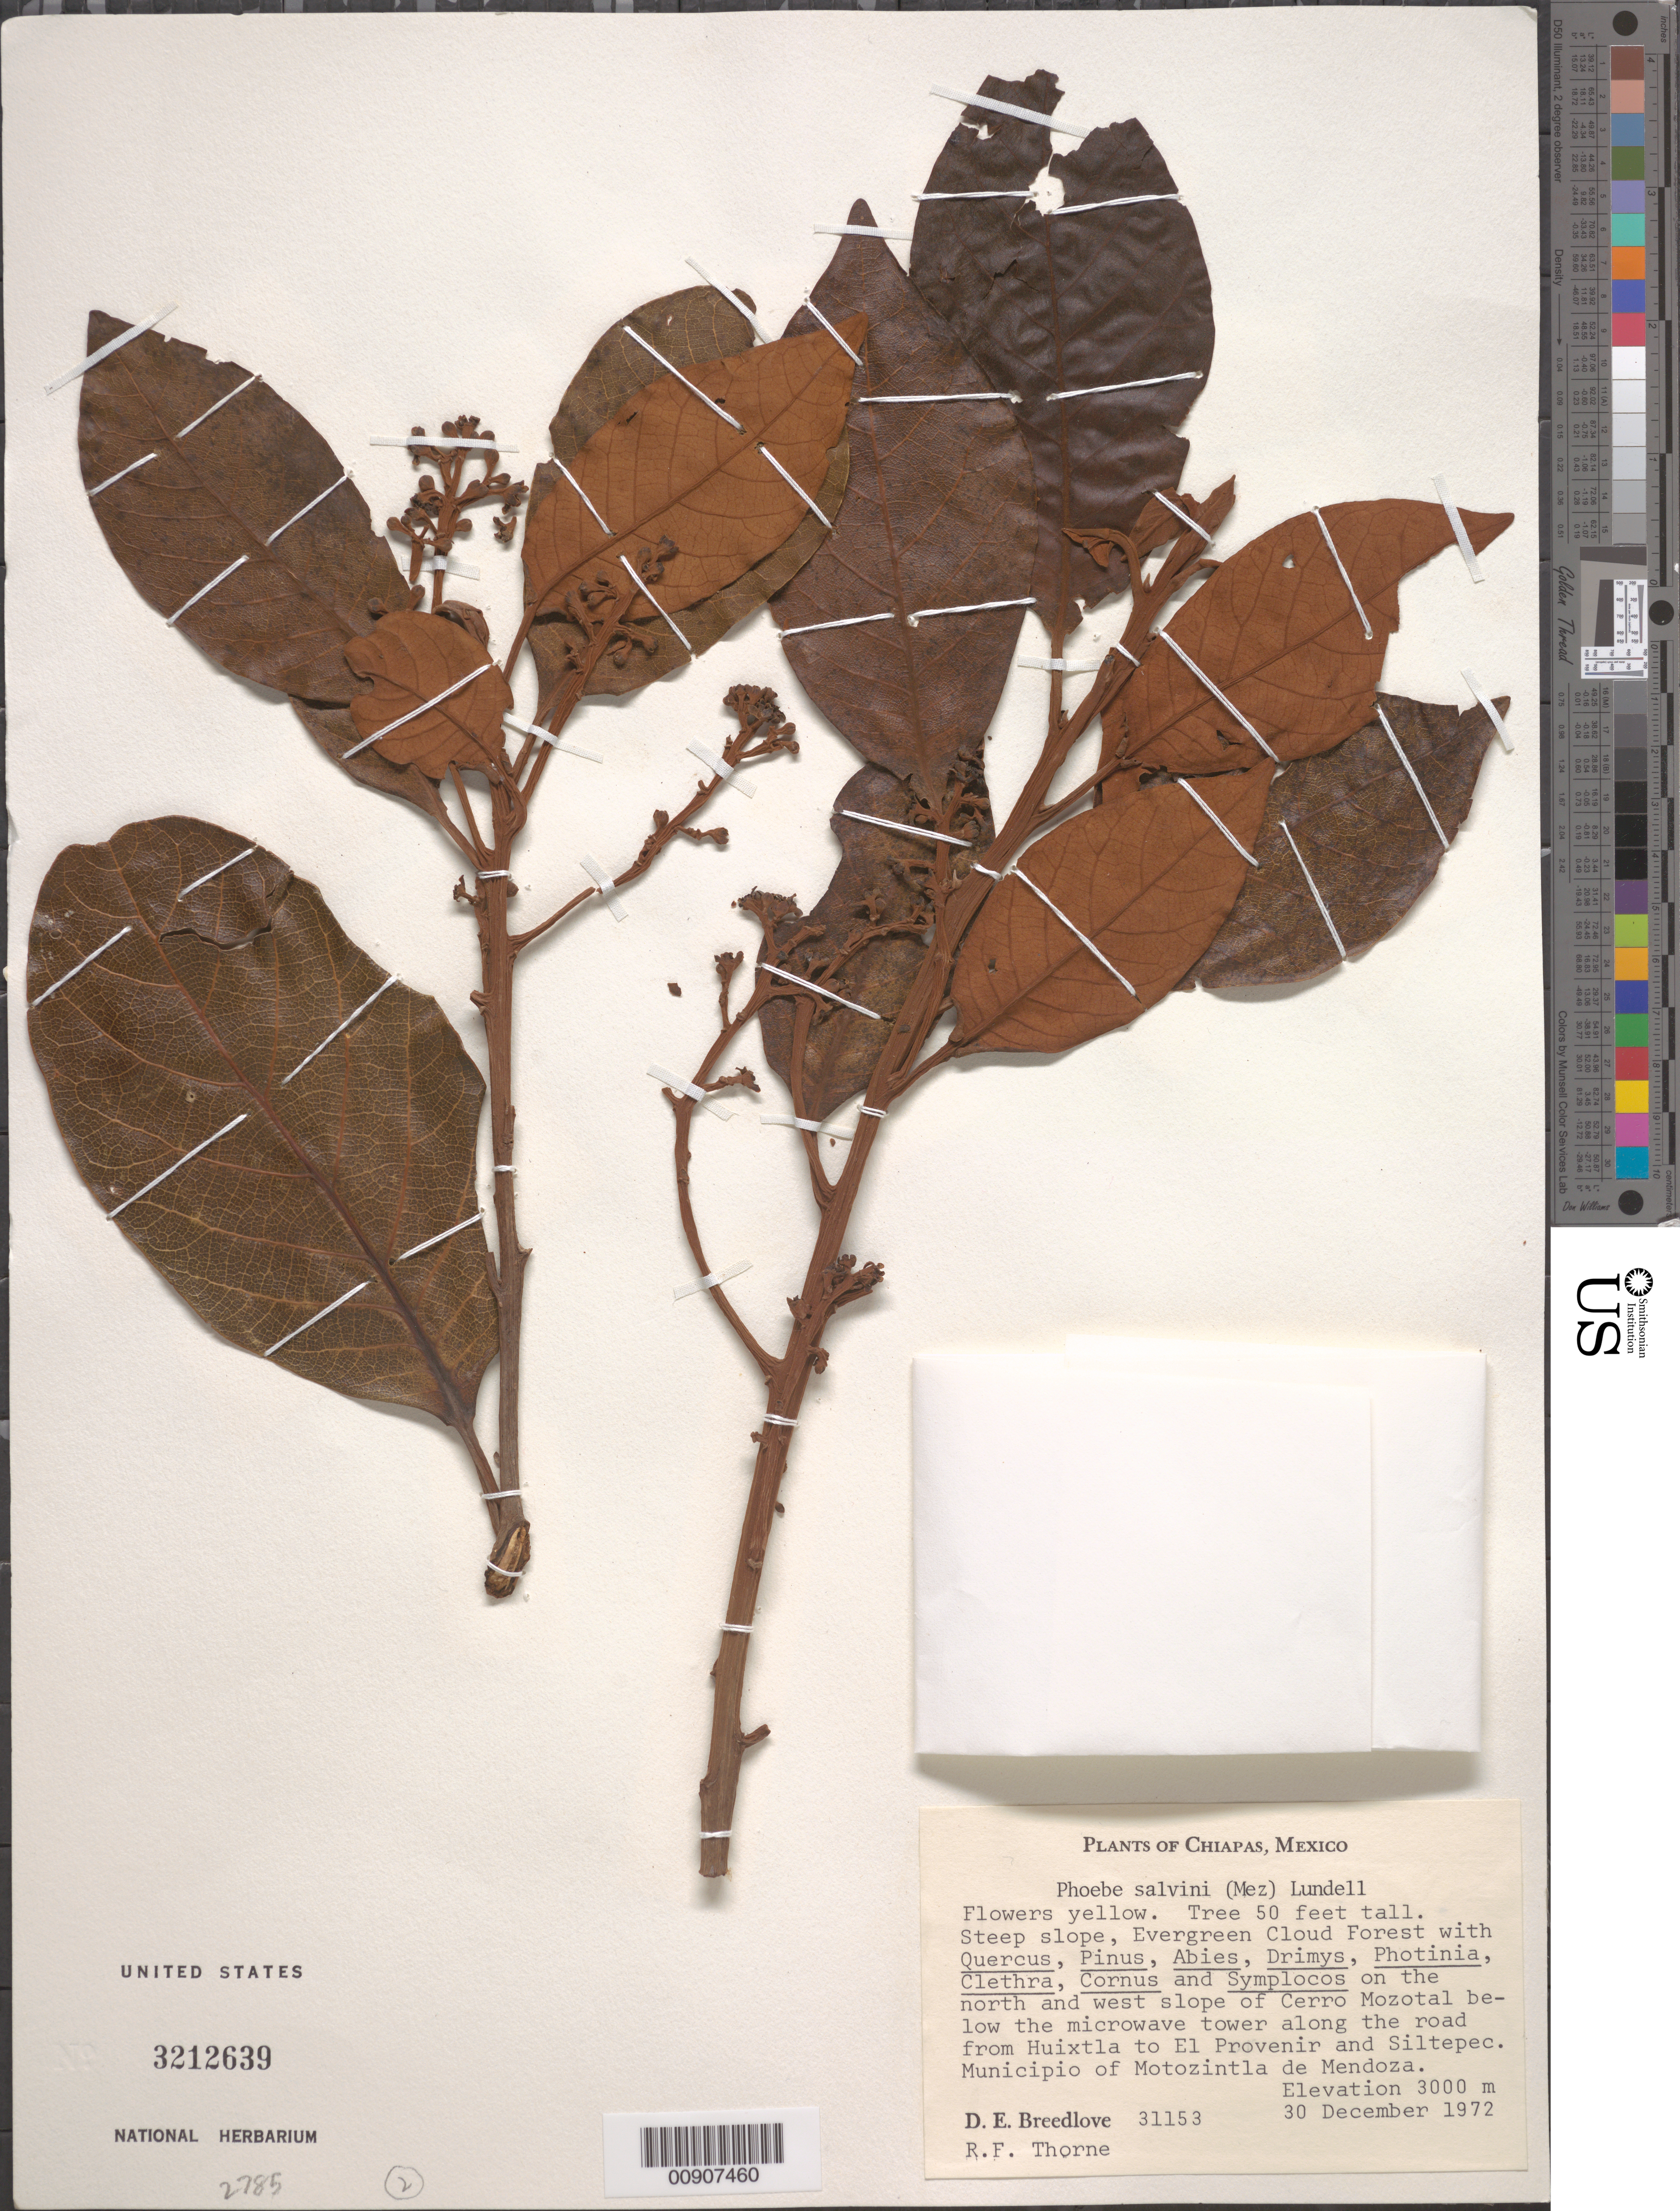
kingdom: Plantae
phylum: Tracheophyta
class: Magnoliopsida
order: Laurales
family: Lauraceae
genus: Phoebe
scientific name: Phoebe salvinii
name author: (Mez) Lundell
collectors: D. E. Breedlove & R. F. Thorne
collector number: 31153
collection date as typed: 30 Dec 1972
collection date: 1972-12-30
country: Mexico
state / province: Chiapas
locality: On the north and west slope of Cerro Mozotal below the microwave tower along the road from Huixtla to El Provenir [sic] and Siltepec. Municipio of Motozintla de Mendoza, Chiapas.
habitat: Steep slope, Evergreen Cloud Forest with Quercus, Pinus, Abies, Drimys, Photinia, Clethra, Cornus and Symplocos.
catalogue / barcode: US 3212639